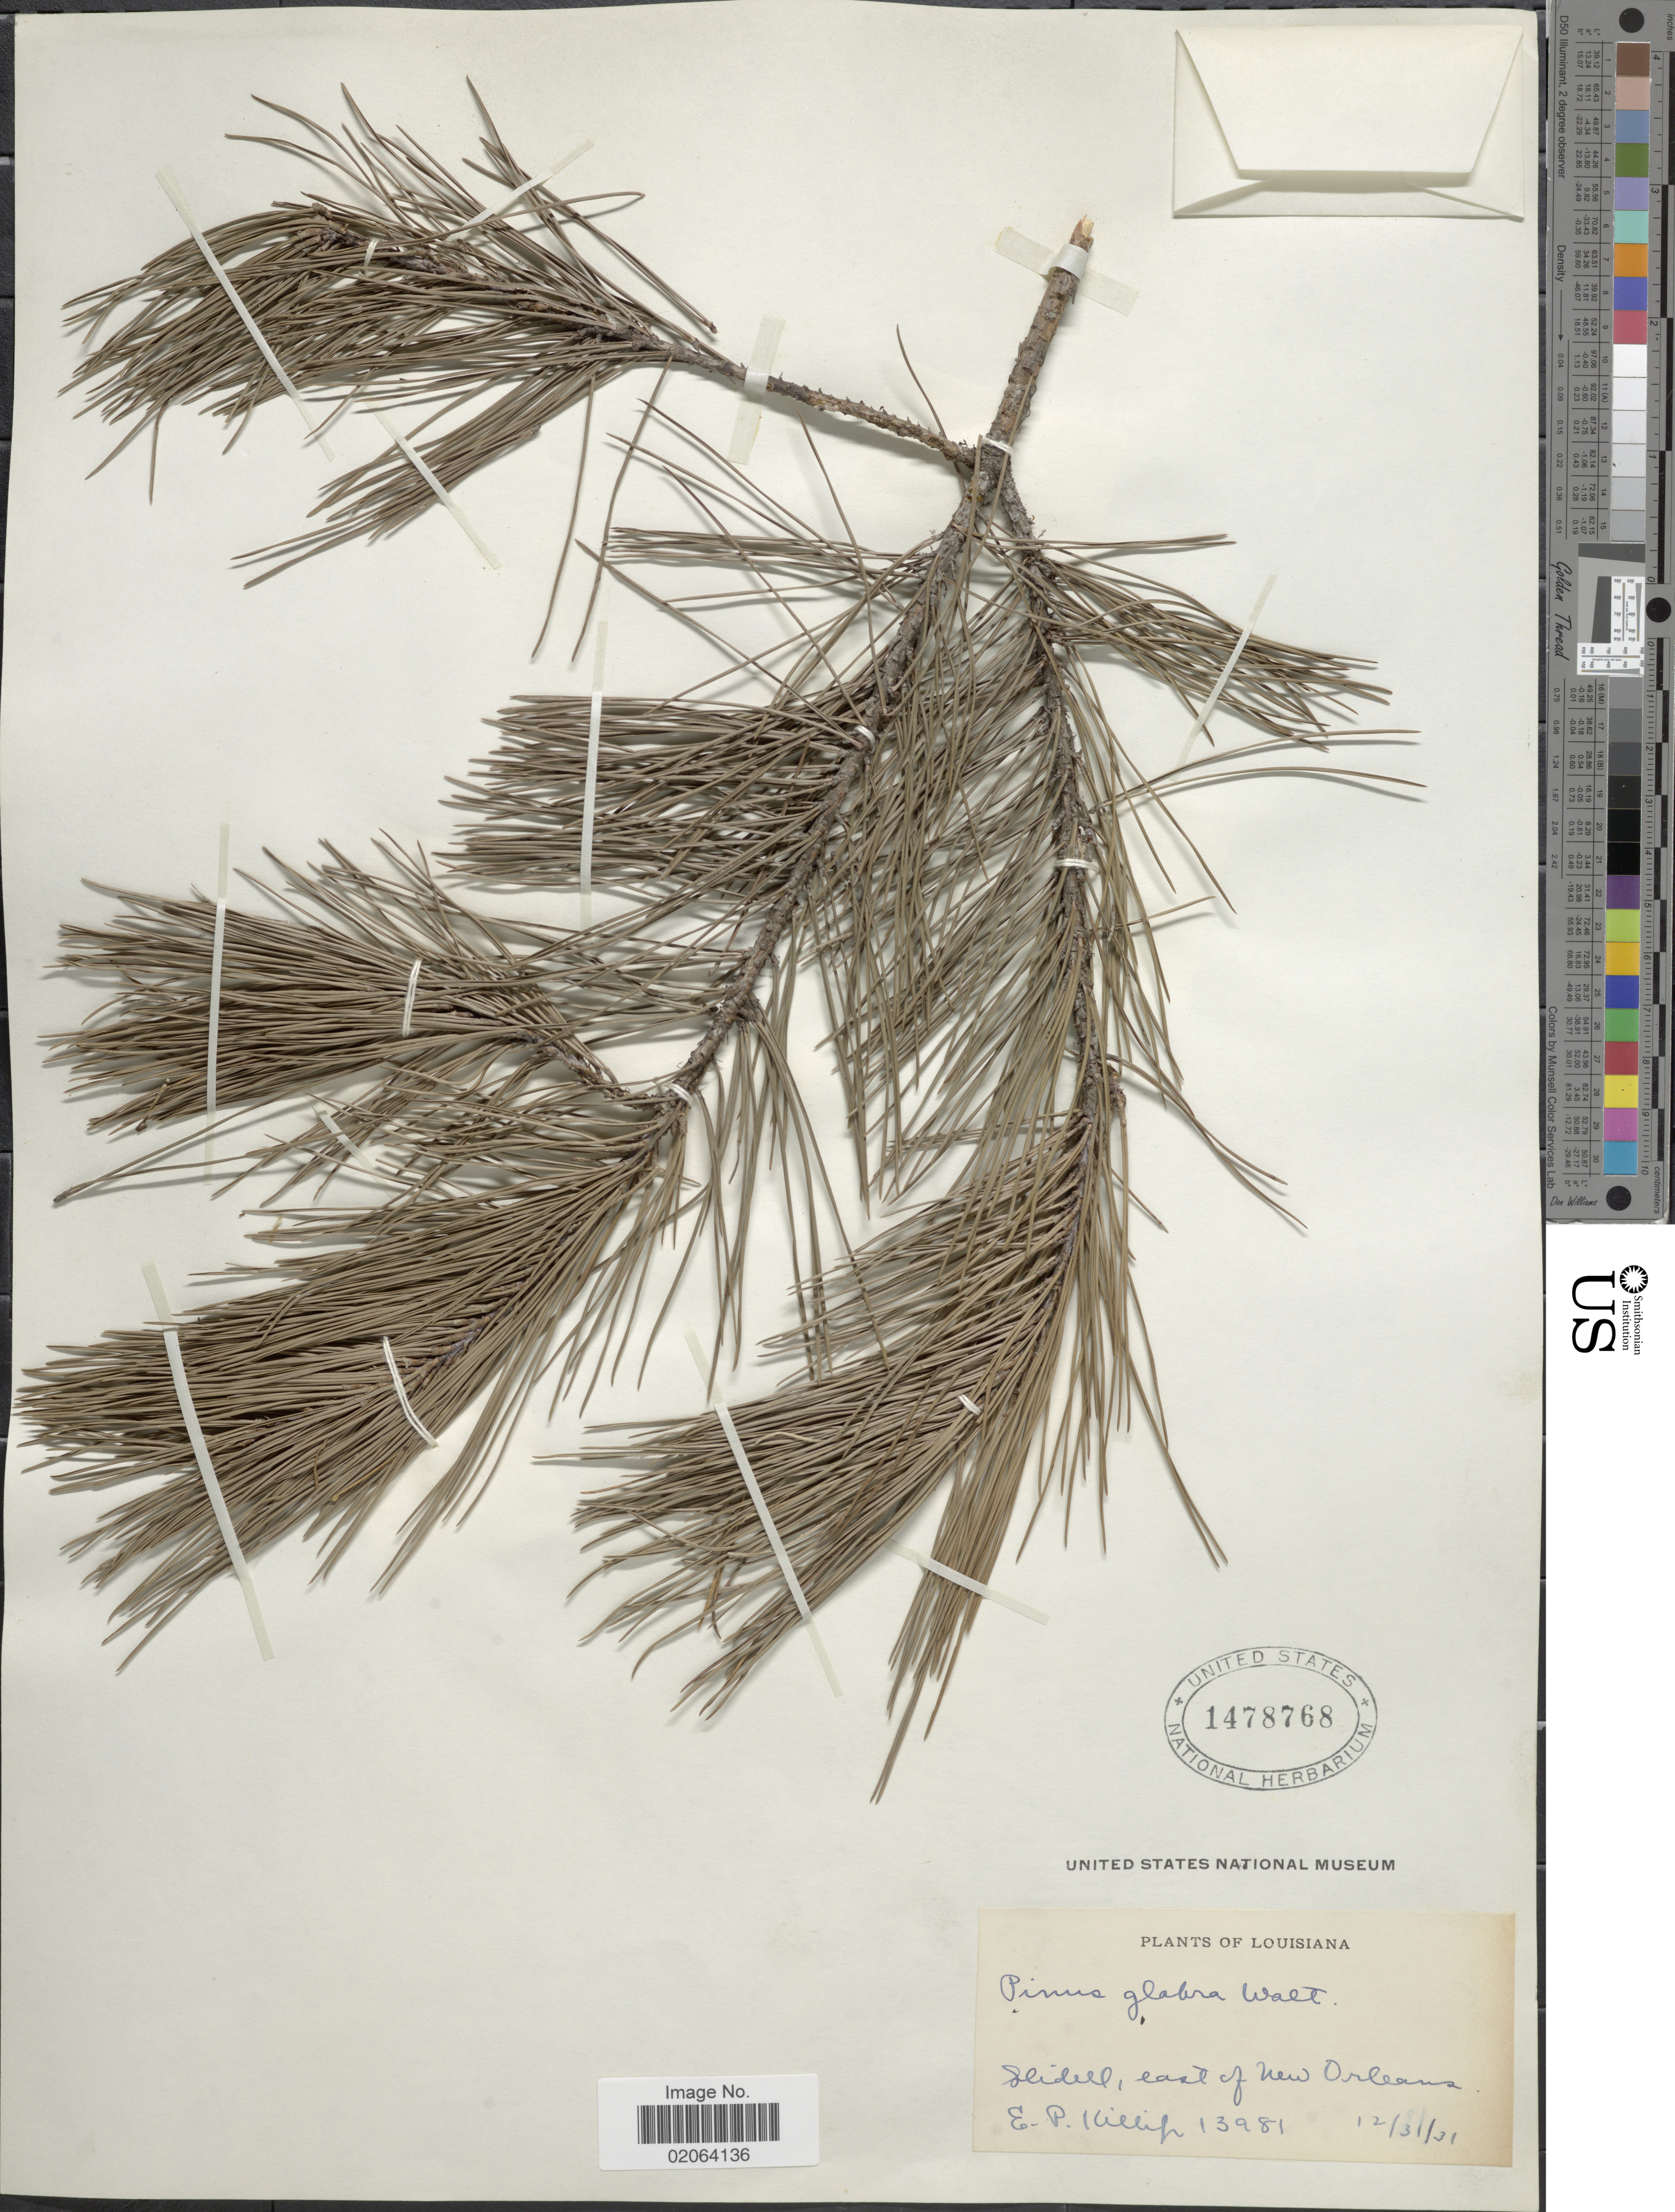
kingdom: Plantae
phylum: Tracheophyta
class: Pinopsida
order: Pinales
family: Pinaceae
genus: Pinus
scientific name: Pinus glabra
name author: Walter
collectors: E. P. Killip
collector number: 13981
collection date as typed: Transcribed d/m/y: 31/12/31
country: United States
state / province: Louisiana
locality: Slidell, East of New Orleans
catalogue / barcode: US 1478768